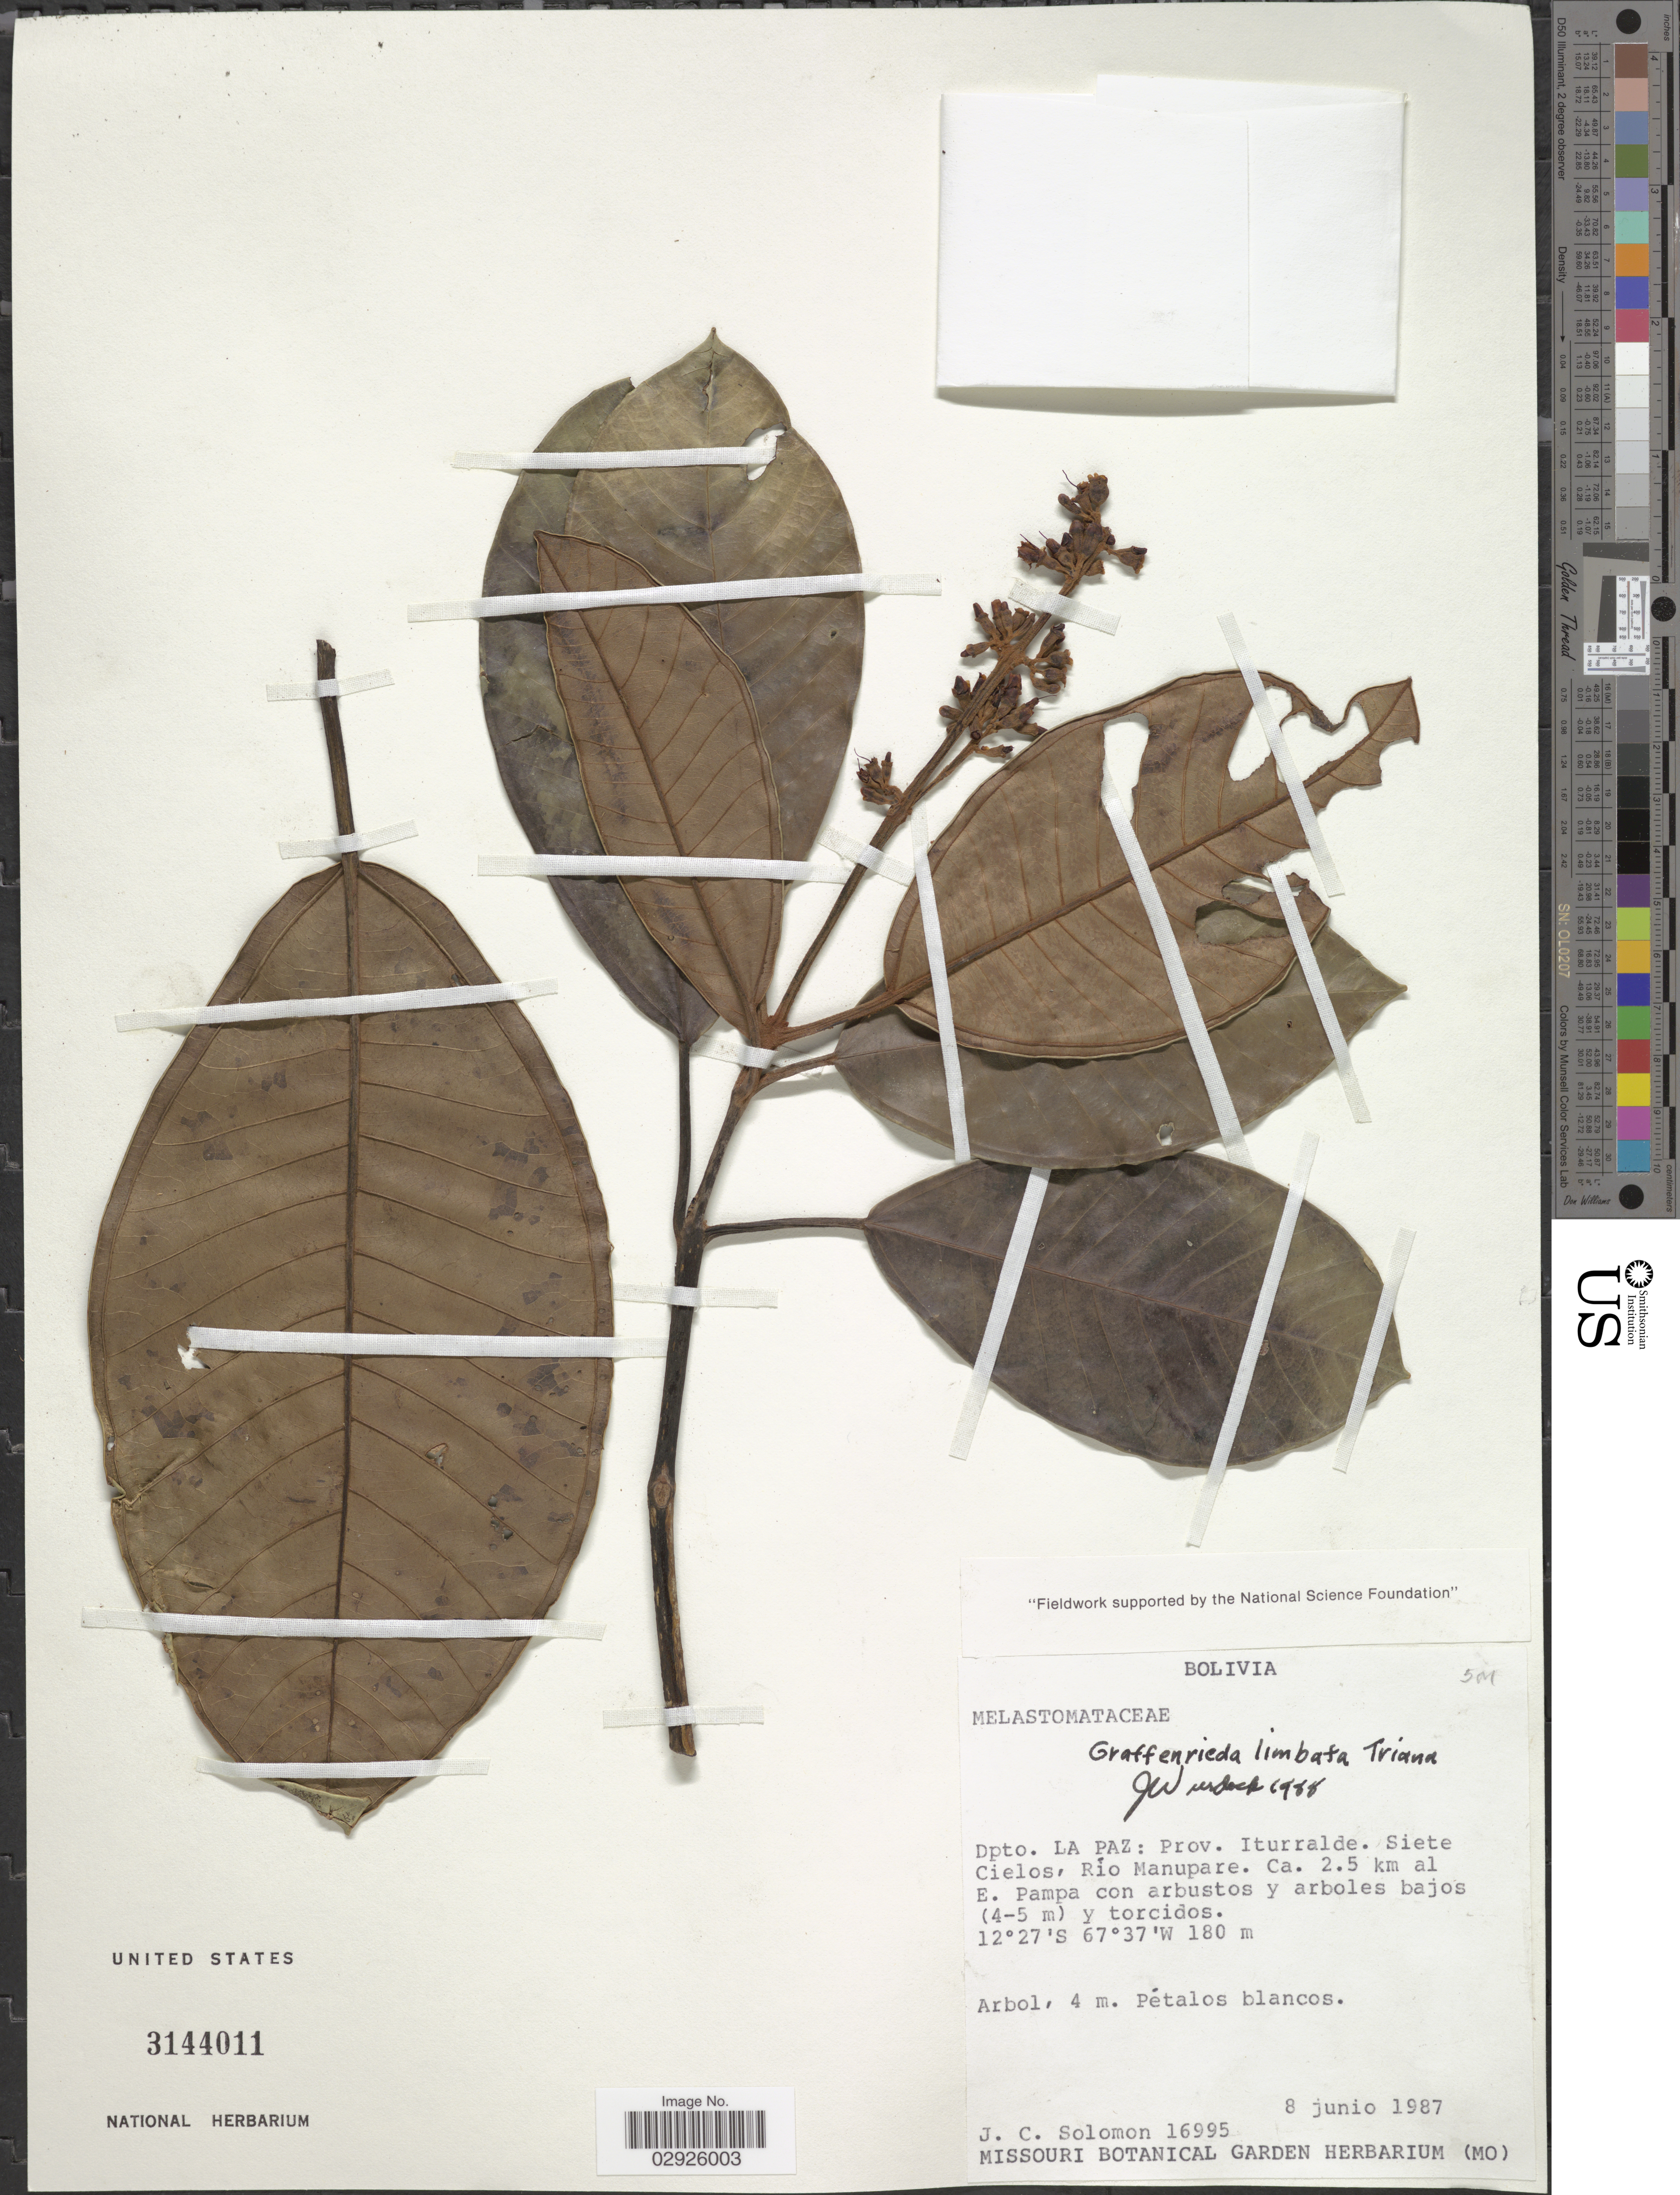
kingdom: Plantae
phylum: Tracheophyta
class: Magnoliopsida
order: Myrtales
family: Melastomataceae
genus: Graffenrieda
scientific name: Graffenrieda limbata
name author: Triana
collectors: J. C. Solomon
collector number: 16995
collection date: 1987-06-08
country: Bolivia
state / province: La Paz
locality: Dpto. La Paz: Prov. Iturralde. Siete Cielos, Río Manupare. Ca. 2.5 km al E. Pampa.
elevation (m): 180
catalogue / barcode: US 3144011